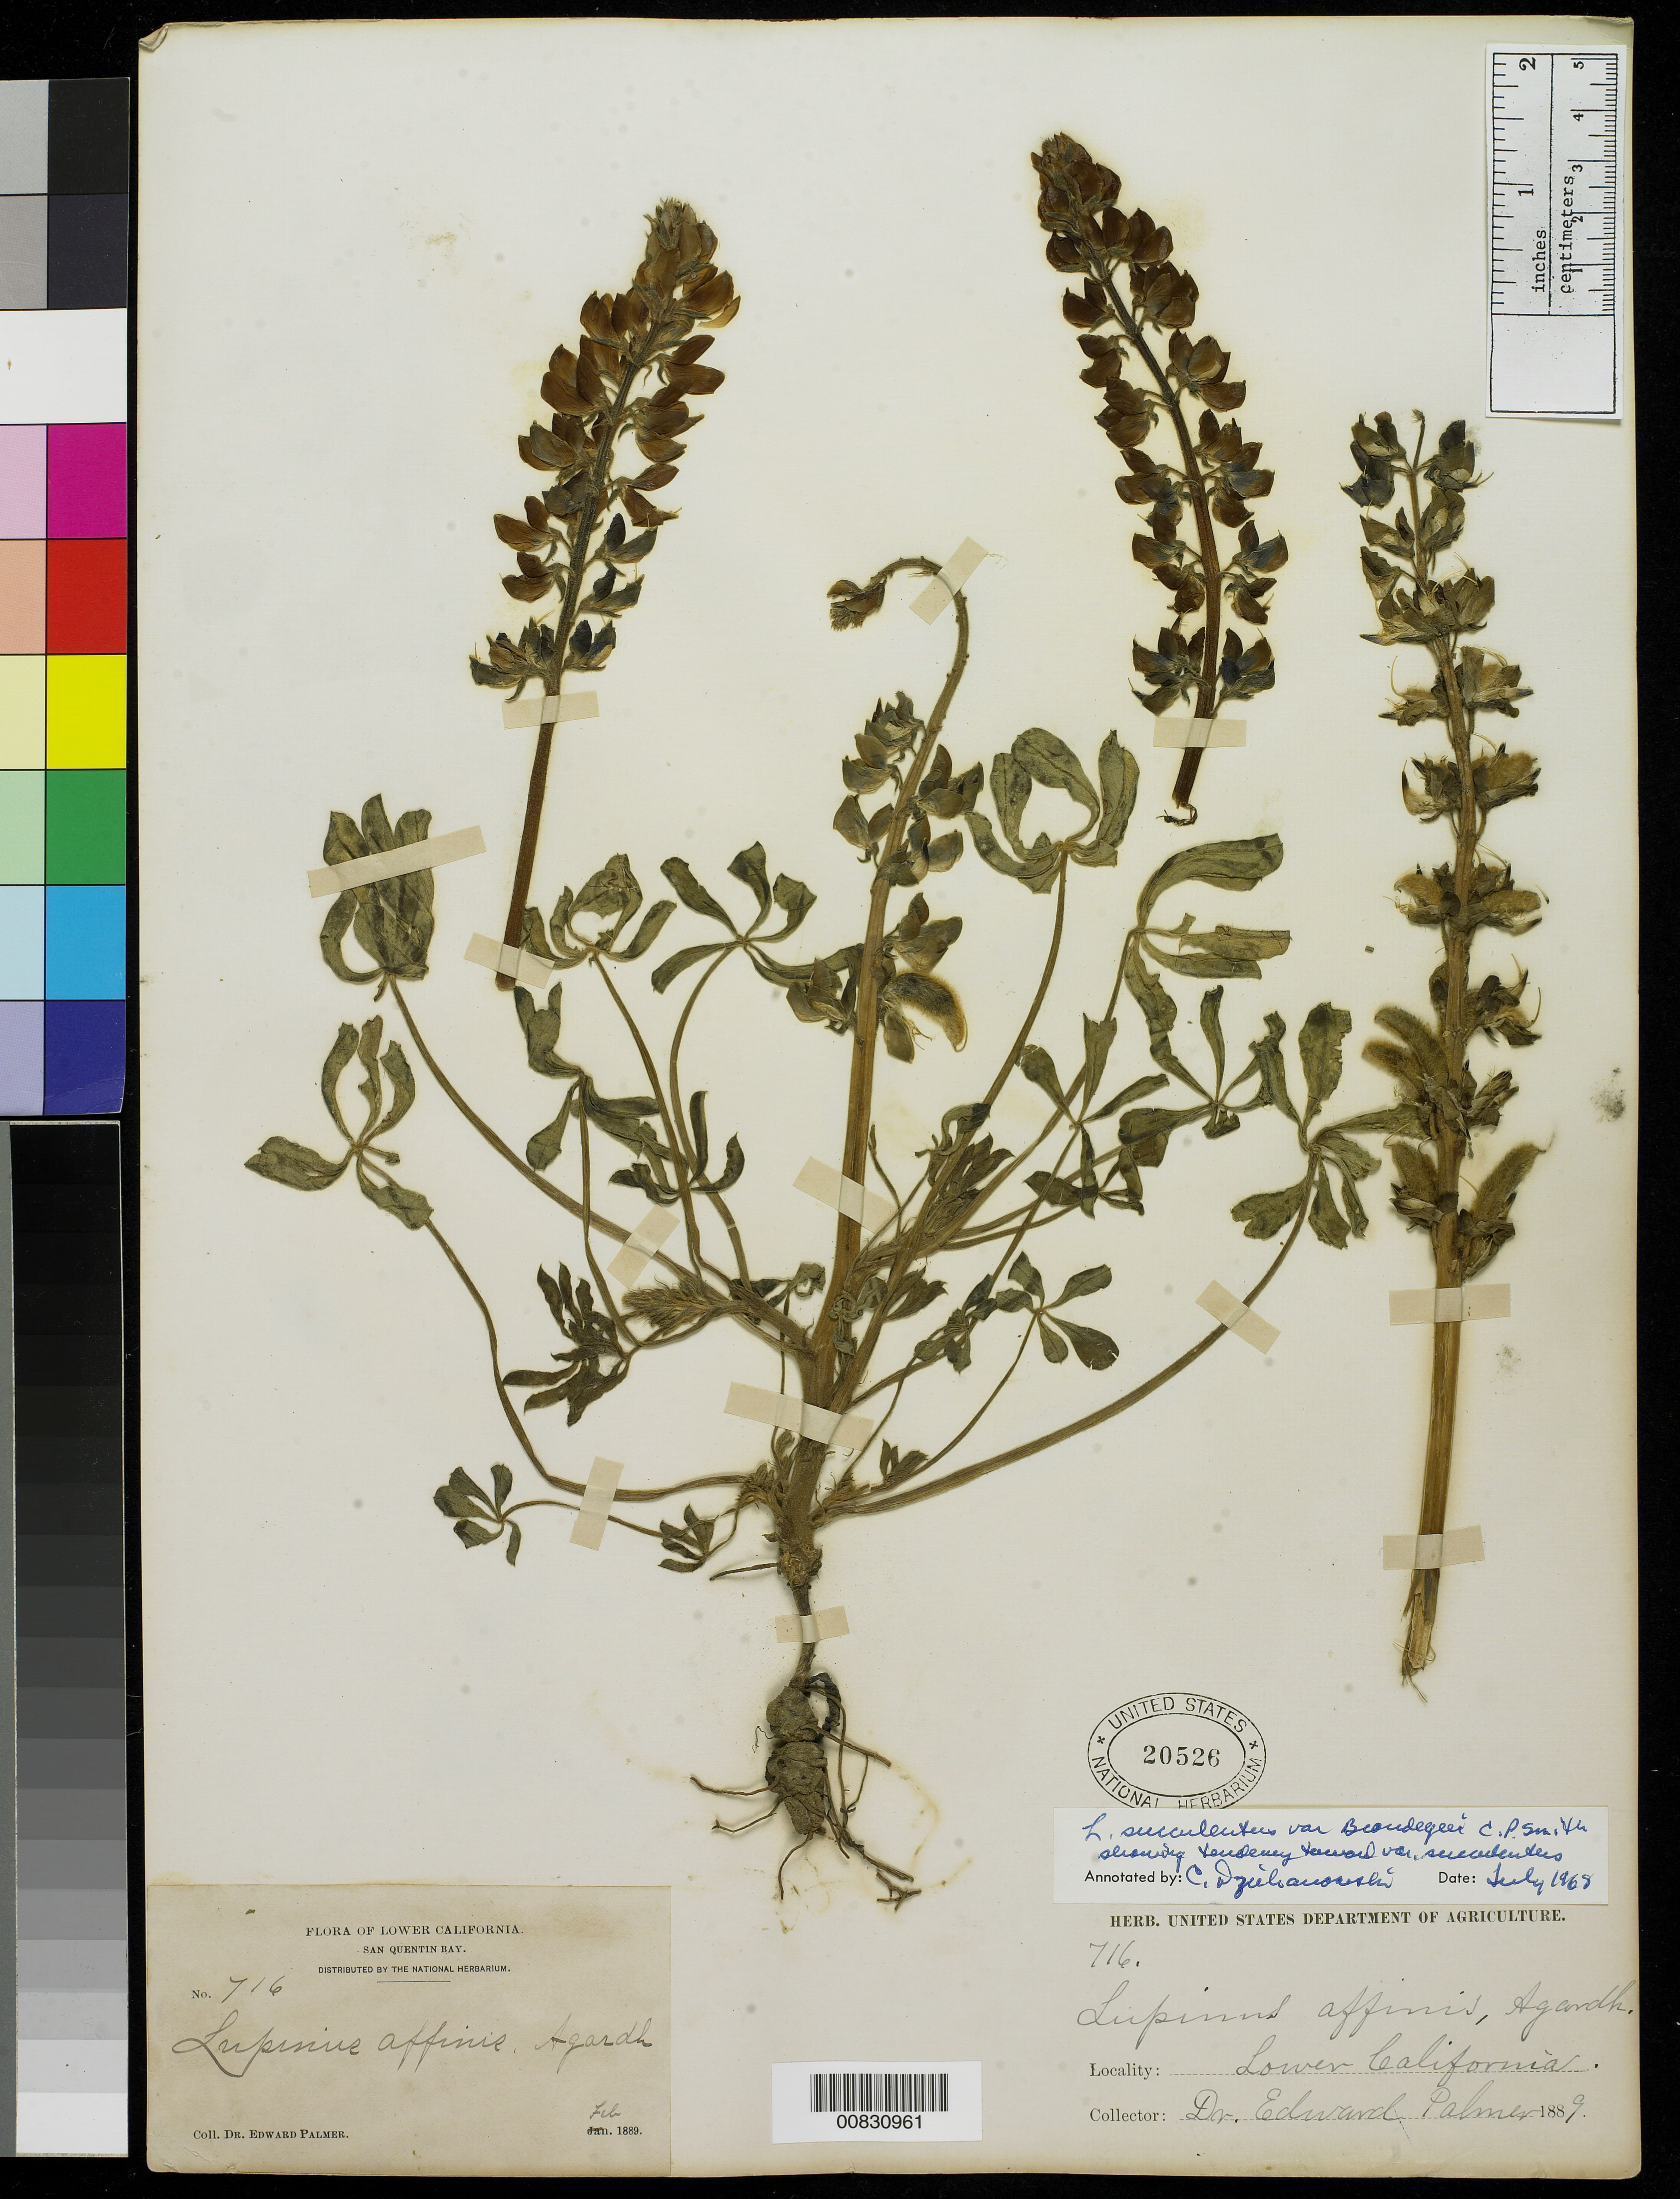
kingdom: Plantae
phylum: Tracheophyta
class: Magnoliopsida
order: Fabales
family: Fabaceae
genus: Lupinus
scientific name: Lupinus succulentus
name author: Douglas ex K. Koch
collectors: E. Palmer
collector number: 716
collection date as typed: Feb 1889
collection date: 1889-02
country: Mexico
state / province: Baja California Norte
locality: San Quentin Bay, Baja California.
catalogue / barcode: US 20526